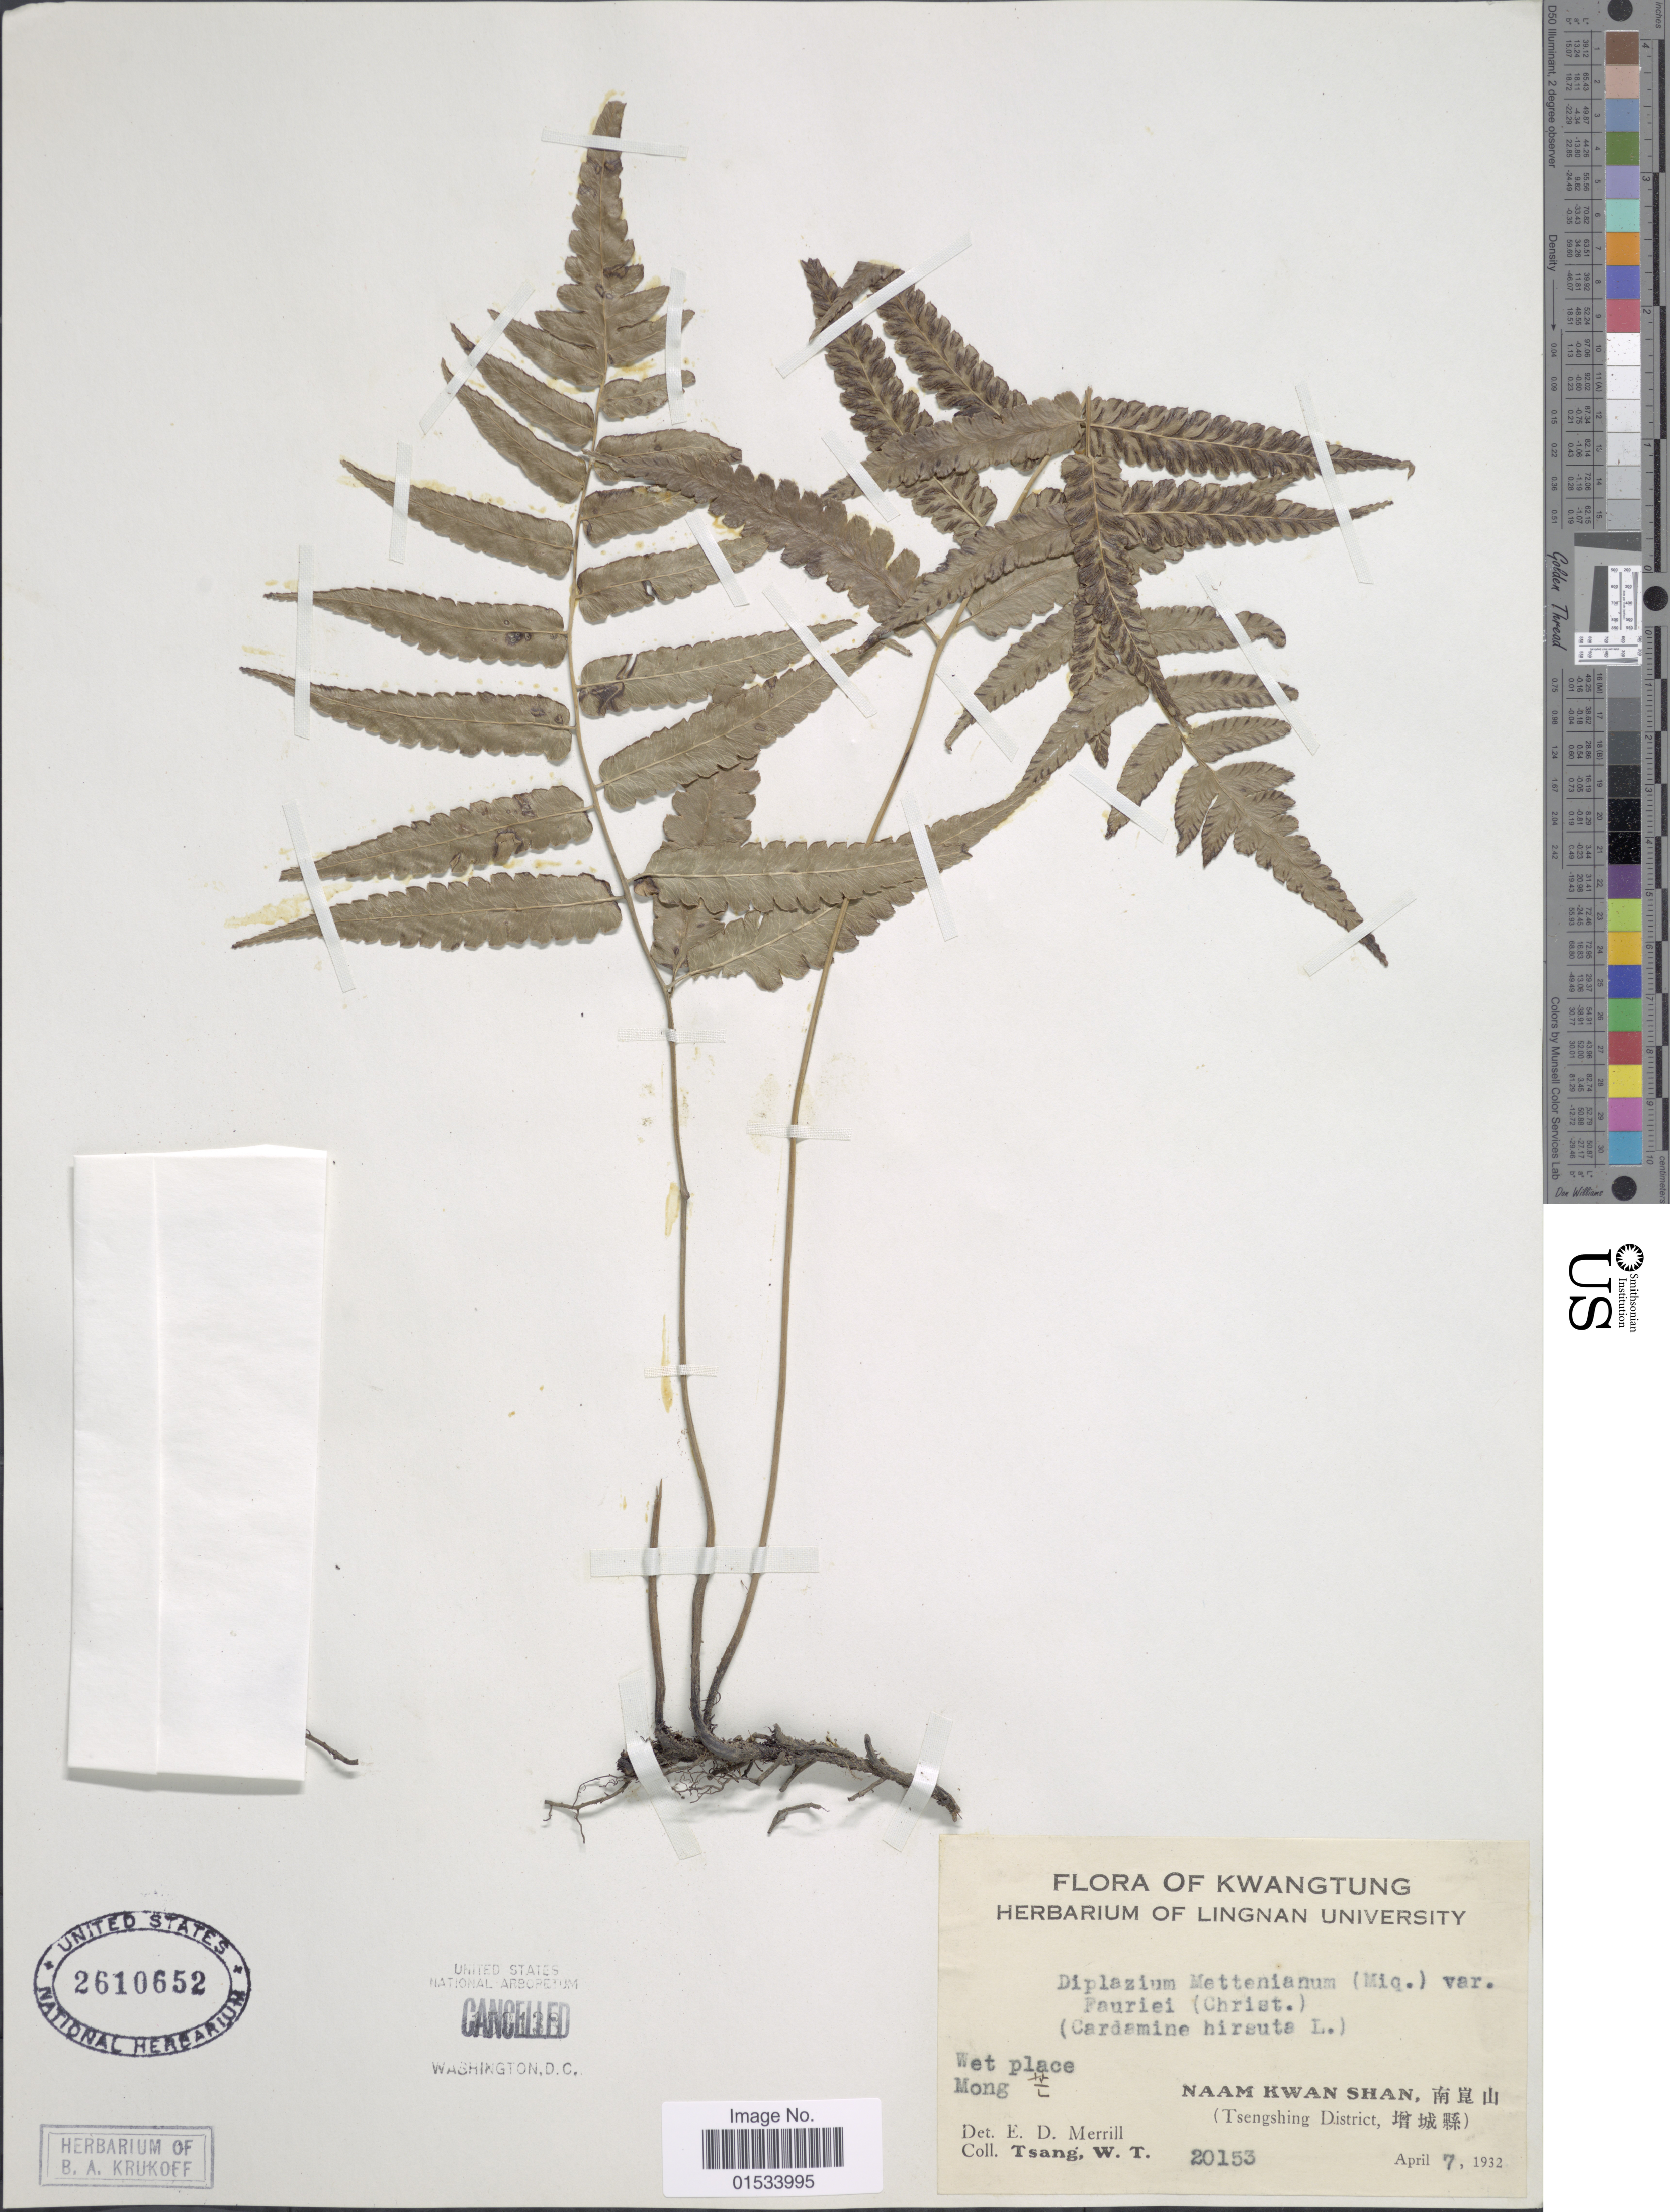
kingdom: Plantae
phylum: Tracheophyta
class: Polypodiopsida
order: Polypodiales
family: Athyriaceae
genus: Diplazium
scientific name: Diplazium mettenianum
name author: (Miq.) C. Chr.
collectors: W. T. Tsang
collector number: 20153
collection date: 1932-04-07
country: China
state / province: Guangdong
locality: Kwangtung, Naam Kwan SHan (Tsengshing District)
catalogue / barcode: US 2610652